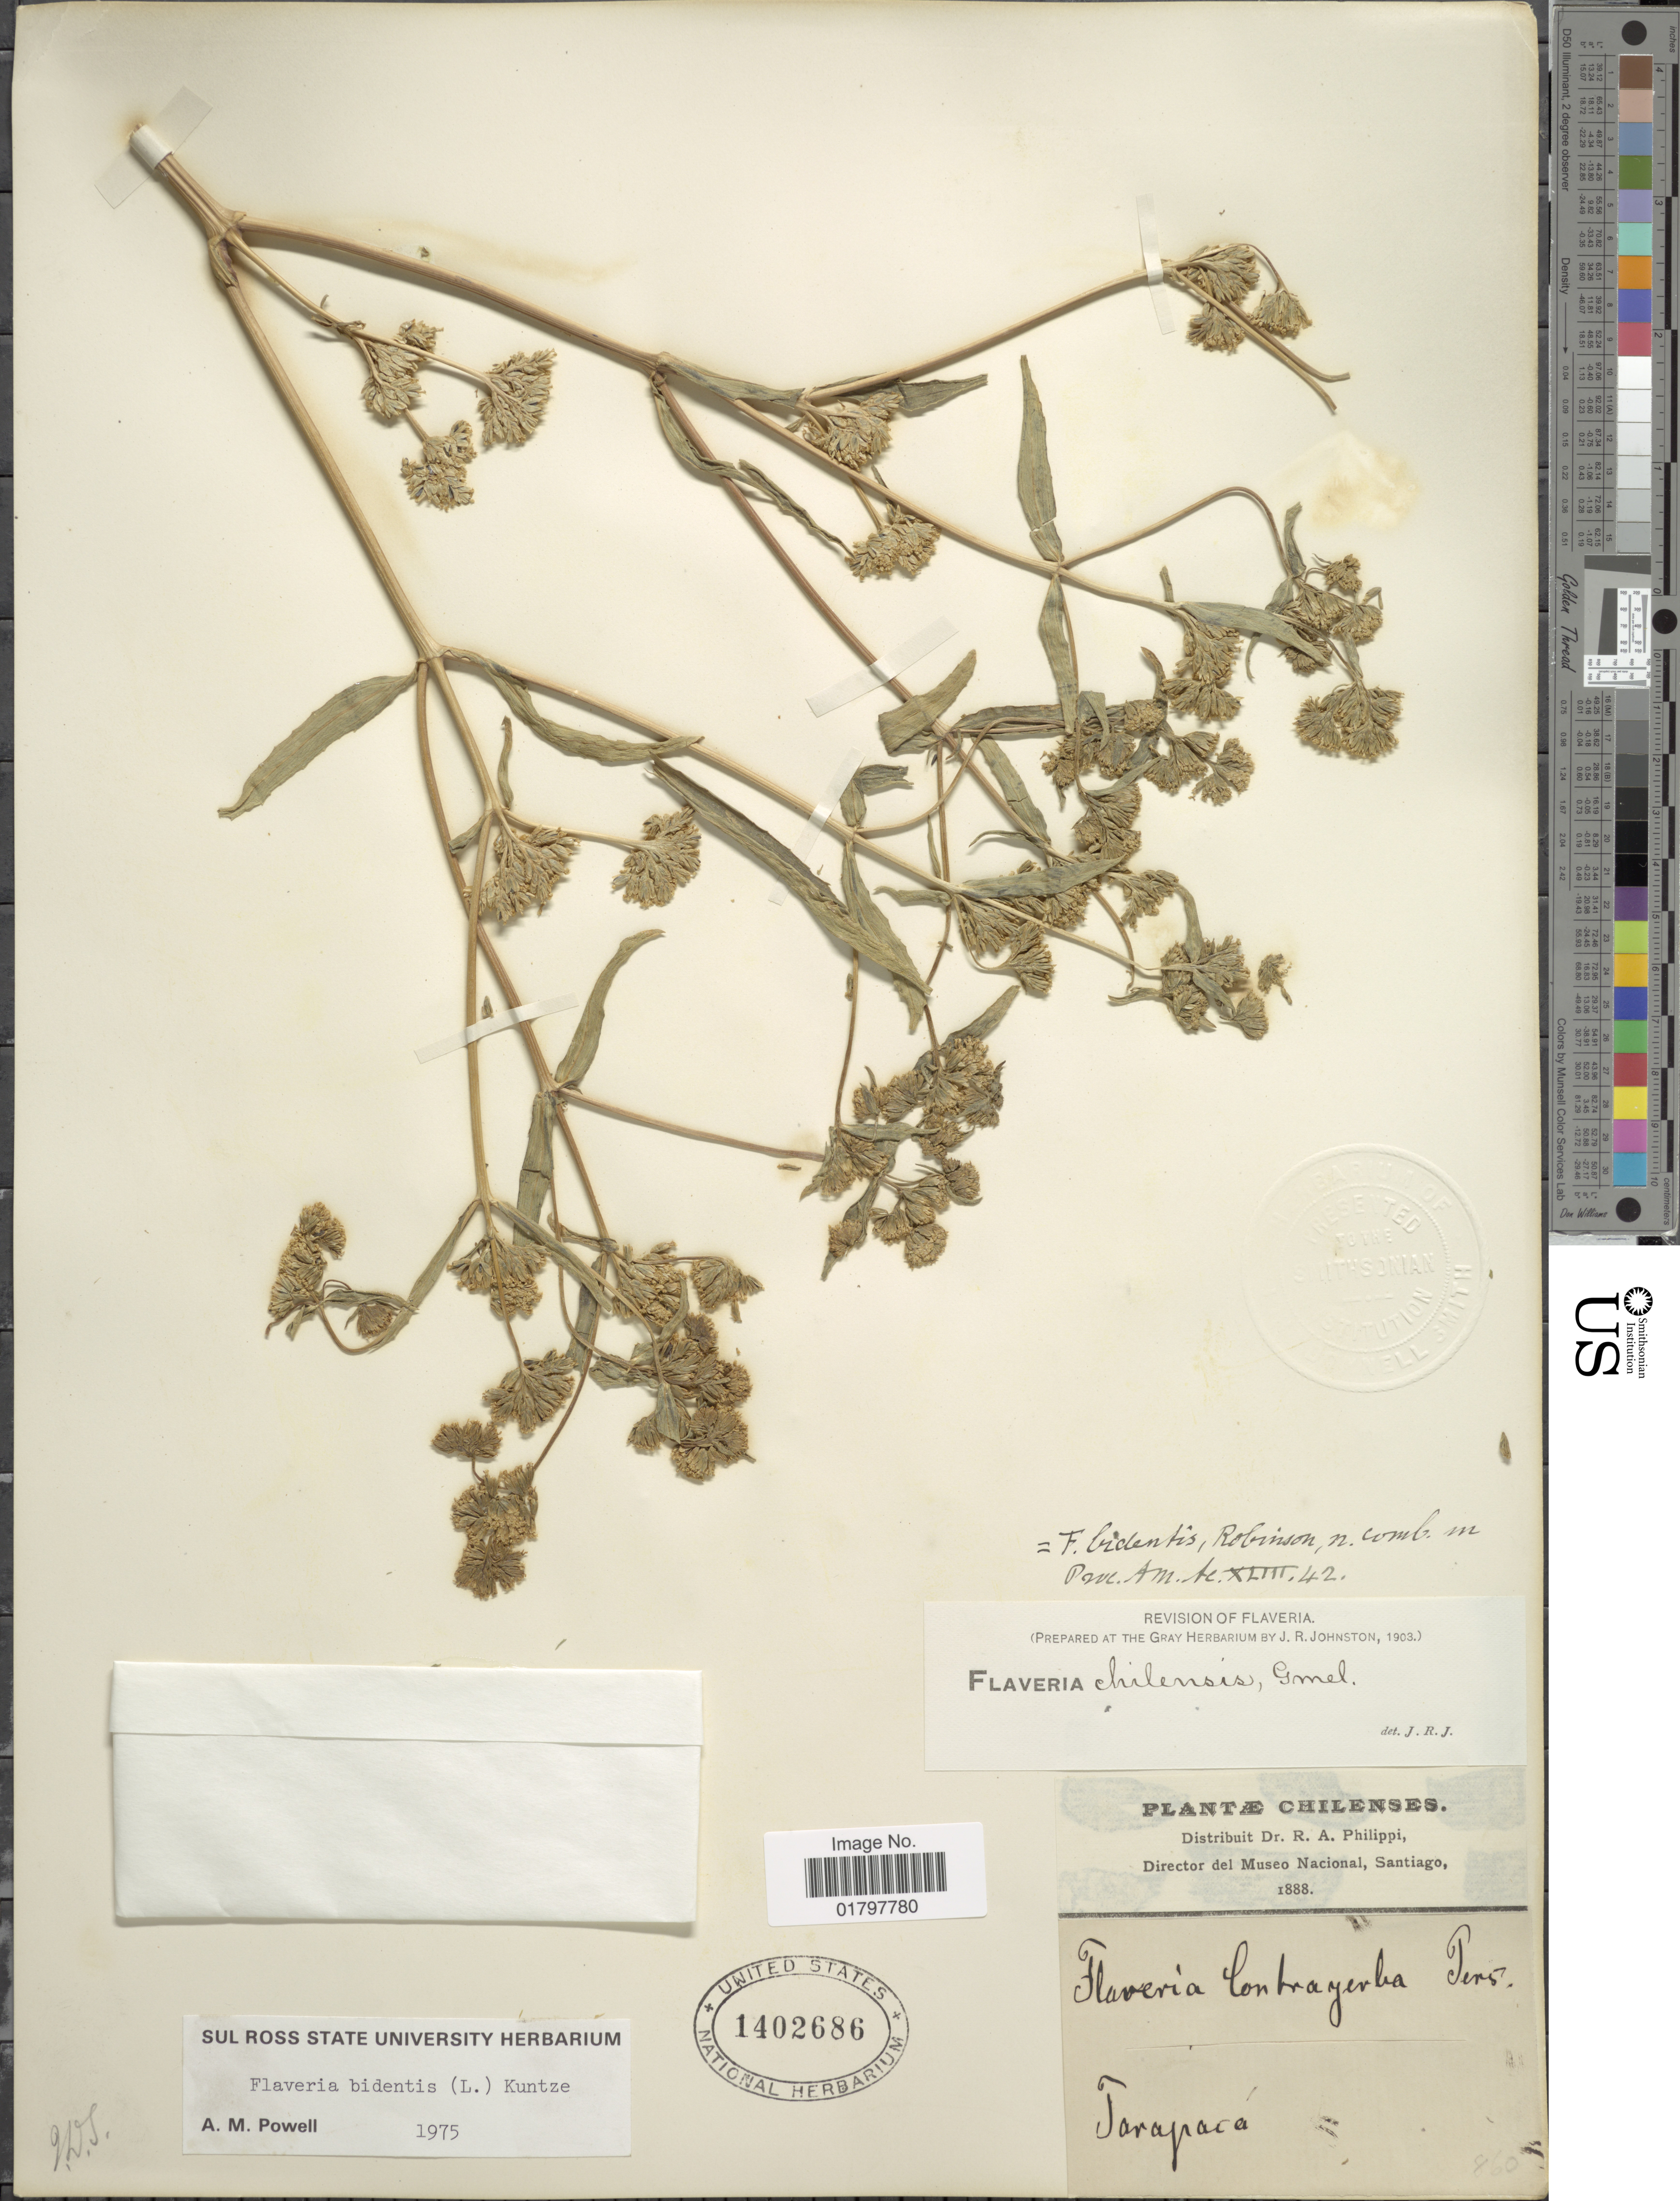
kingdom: Plantae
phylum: Tracheophyta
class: Magnoliopsida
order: Asterales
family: Asteraceae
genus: Flaveria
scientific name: Flaveria bidentis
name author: (L.) Kuntze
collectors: R. A. Philippi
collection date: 1888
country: Chile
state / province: Tarapacá (I)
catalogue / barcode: US 1402686